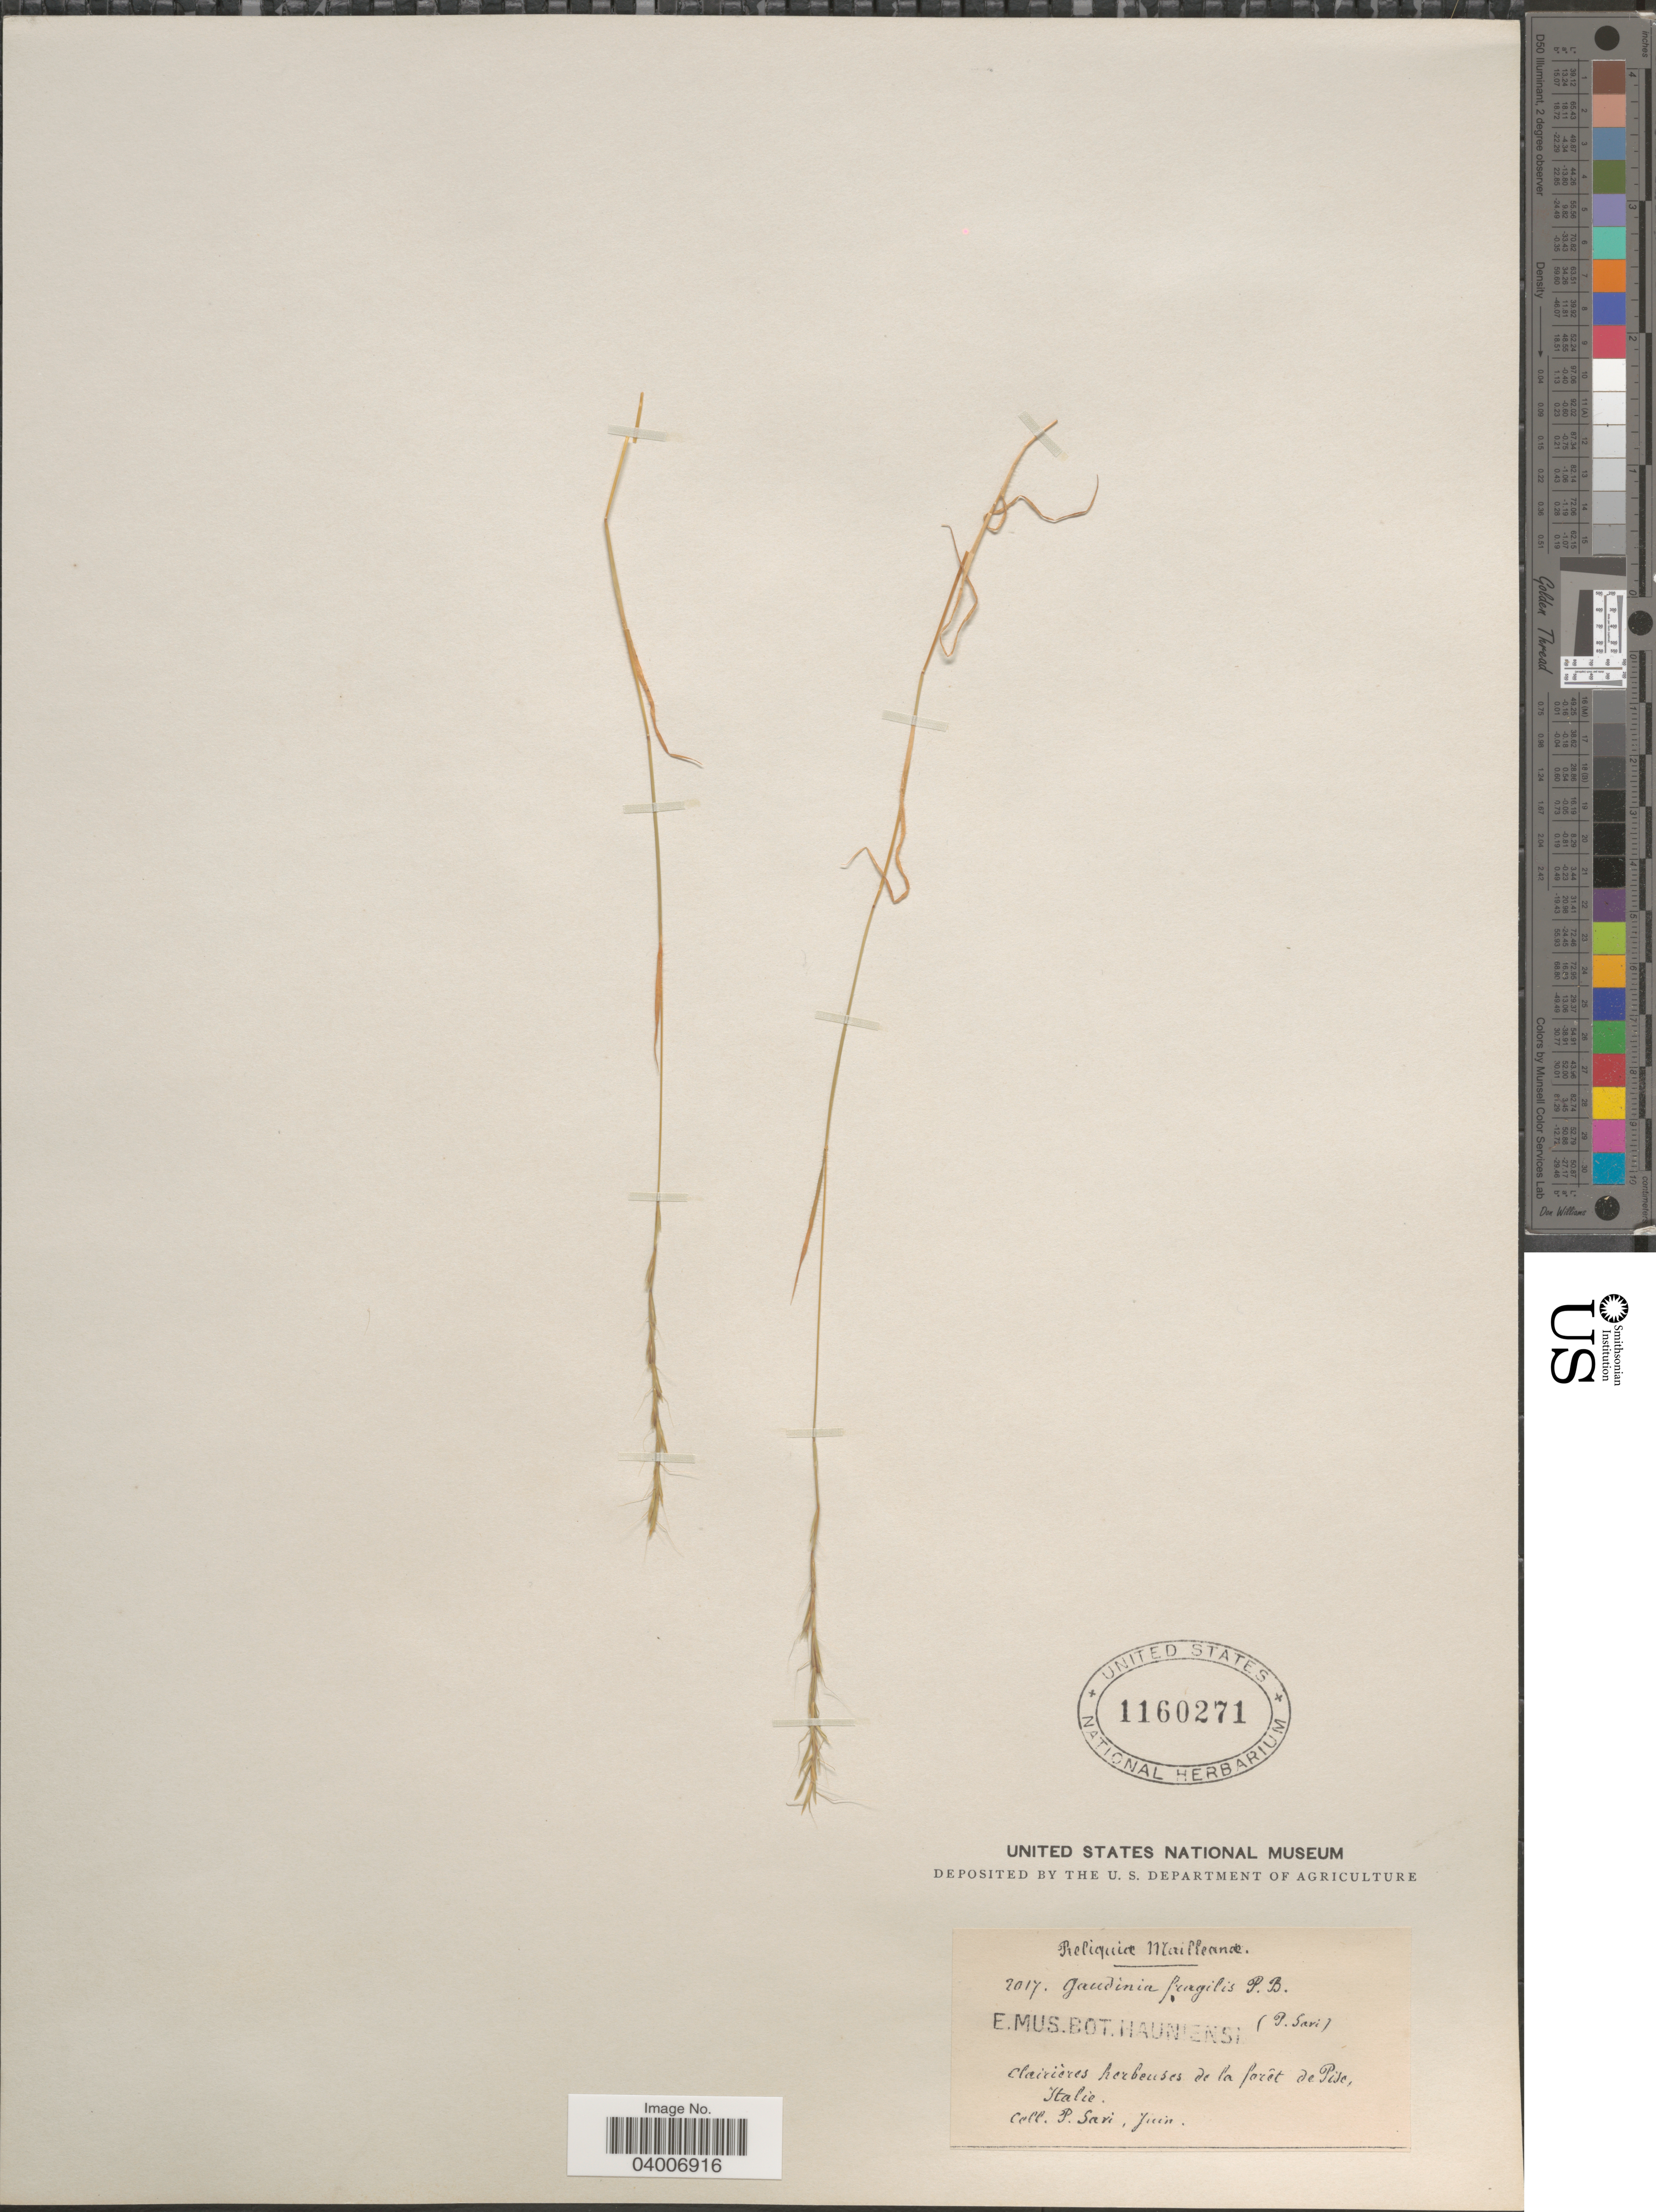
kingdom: Plantae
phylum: Tracheophyta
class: Liliopsida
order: Poales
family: Poaceae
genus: Gaudinia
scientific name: Gaudinia fragilis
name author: (L.) P. Beauv.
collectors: P. Savi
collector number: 2017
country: Italy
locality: Clairières herbeuses de la forêt de Pise.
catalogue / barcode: US 1160271